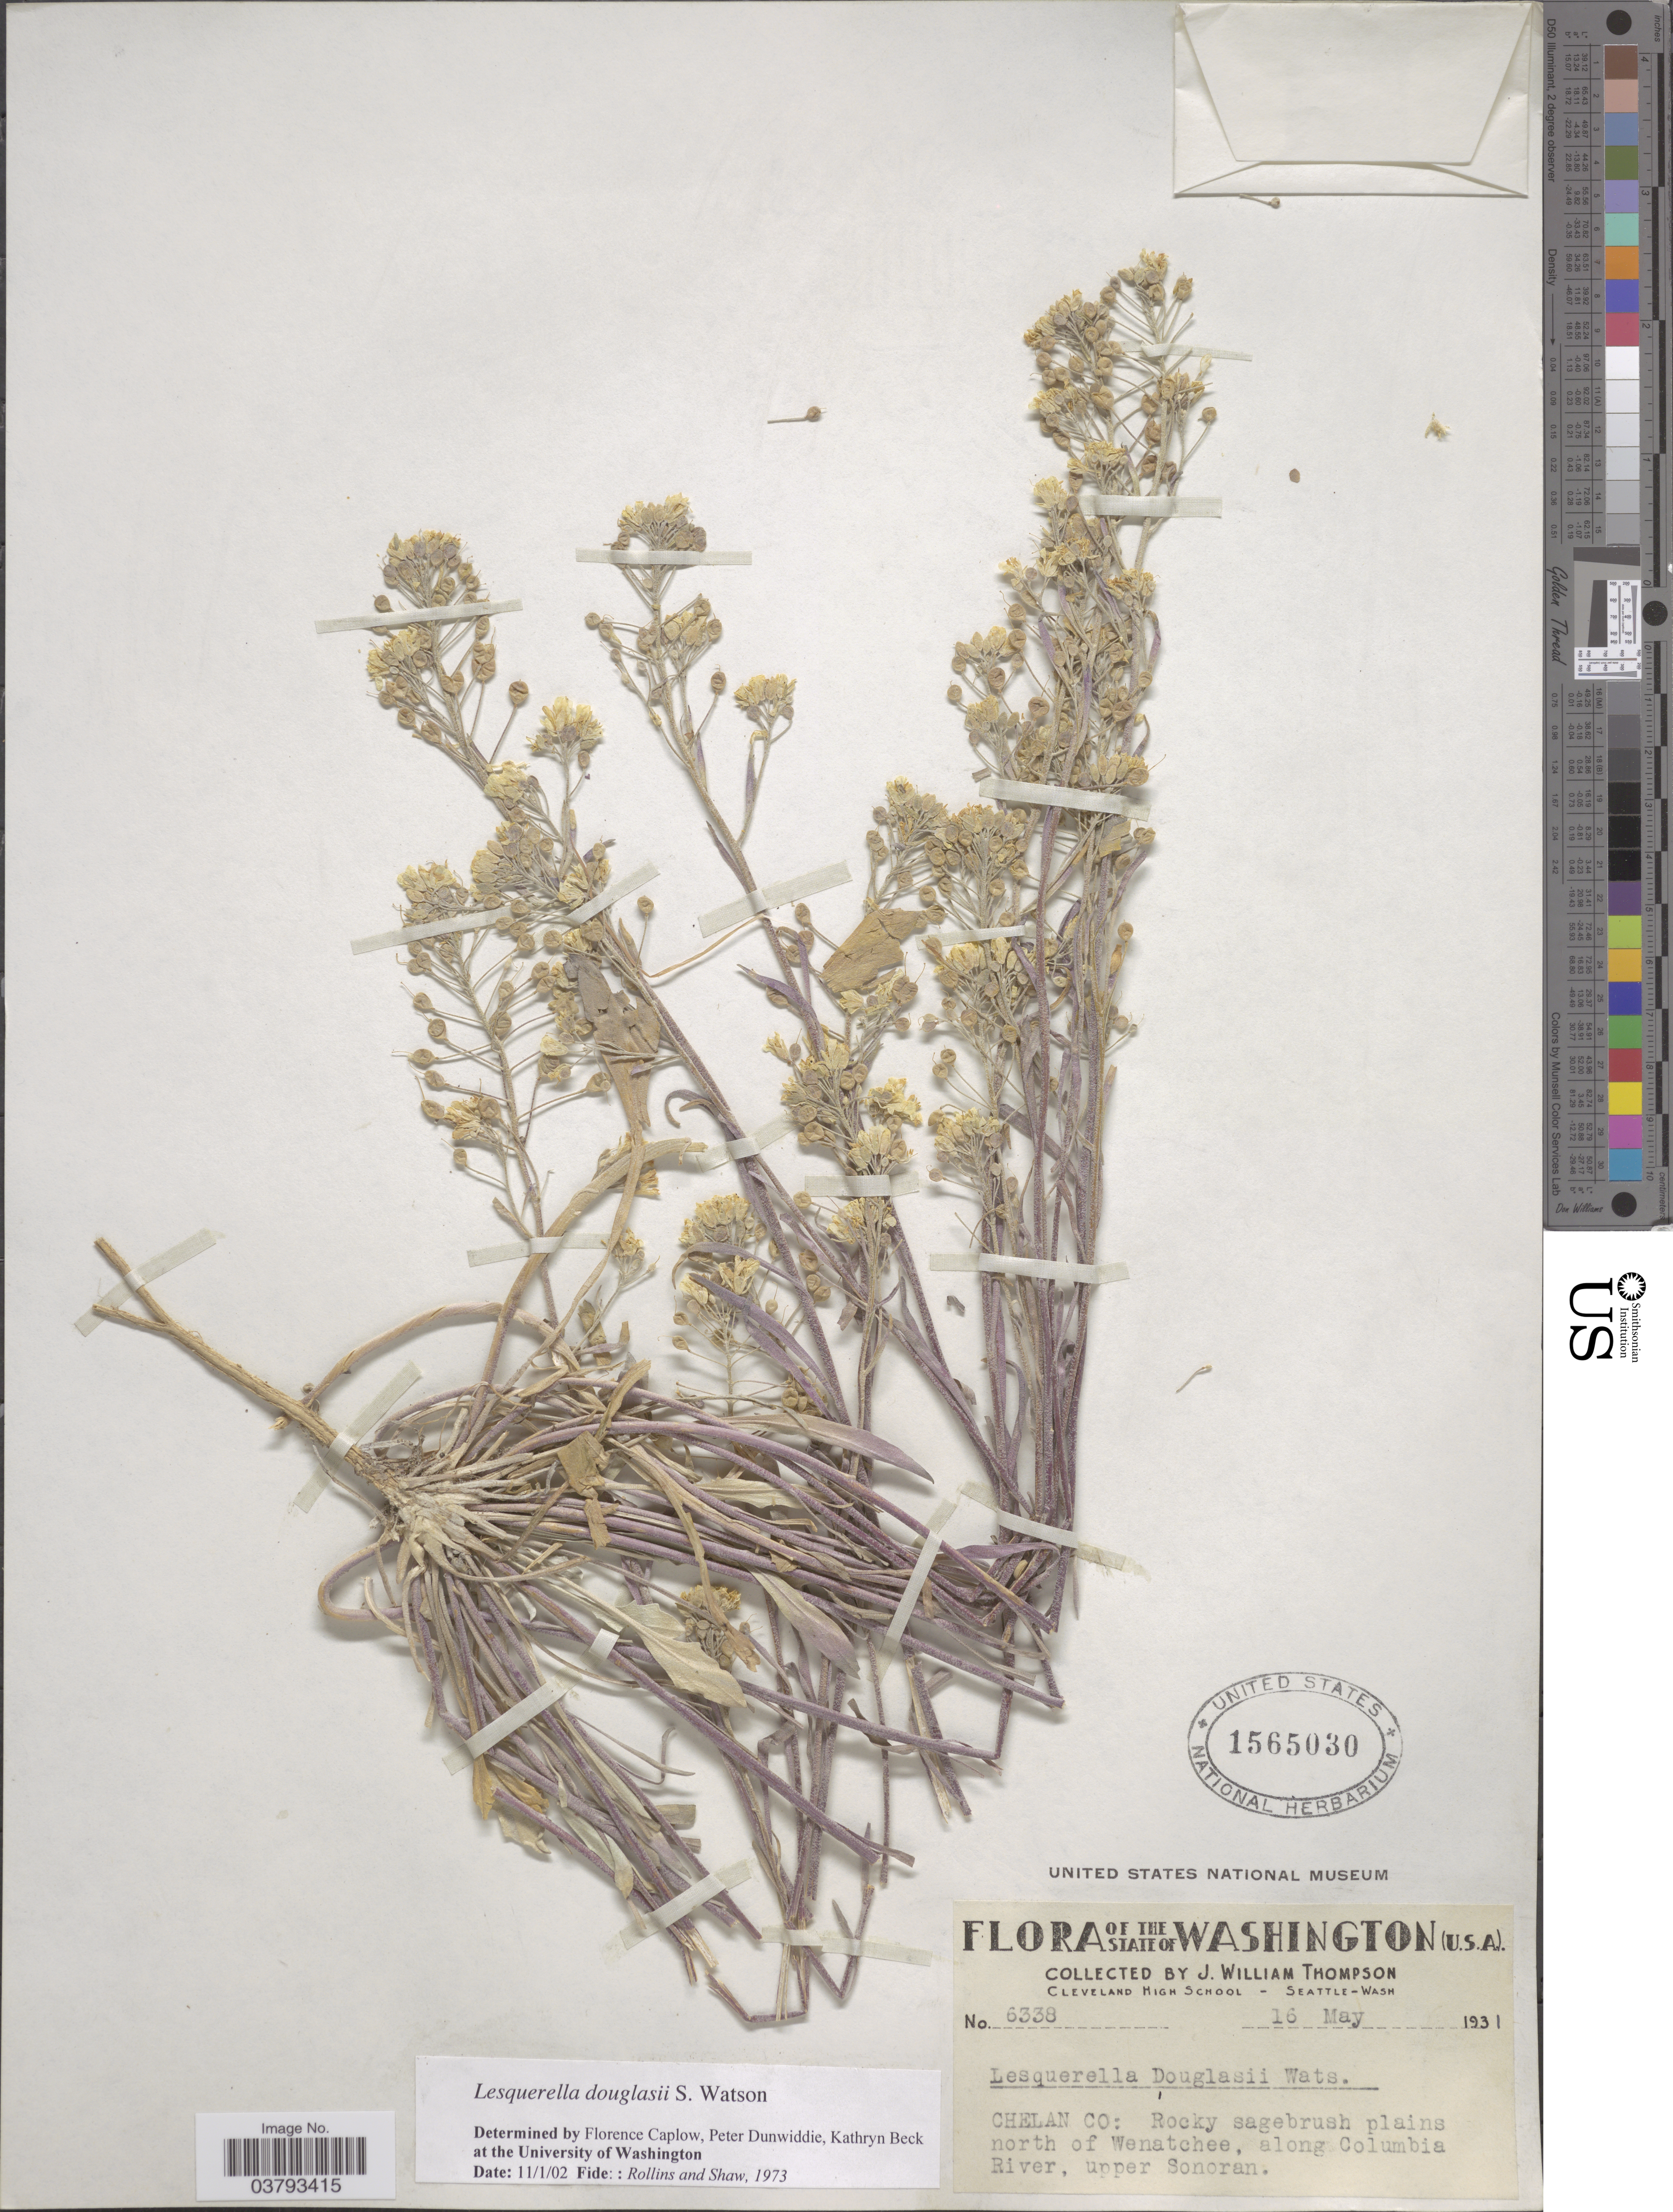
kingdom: Plantae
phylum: Tracheophyta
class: Magnoliopsida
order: Brassicales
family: Brassicaceae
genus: Lesquerella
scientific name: Lesquerella douglasii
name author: S. Watson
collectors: J. W. Thompson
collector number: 6338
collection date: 1931-05-16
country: United States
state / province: Washington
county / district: Chelan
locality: Chelan Co.: Rocky sagebrush plains north of Wenatchee, along Columbia River, upper Sonoran.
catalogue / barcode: US 1565030